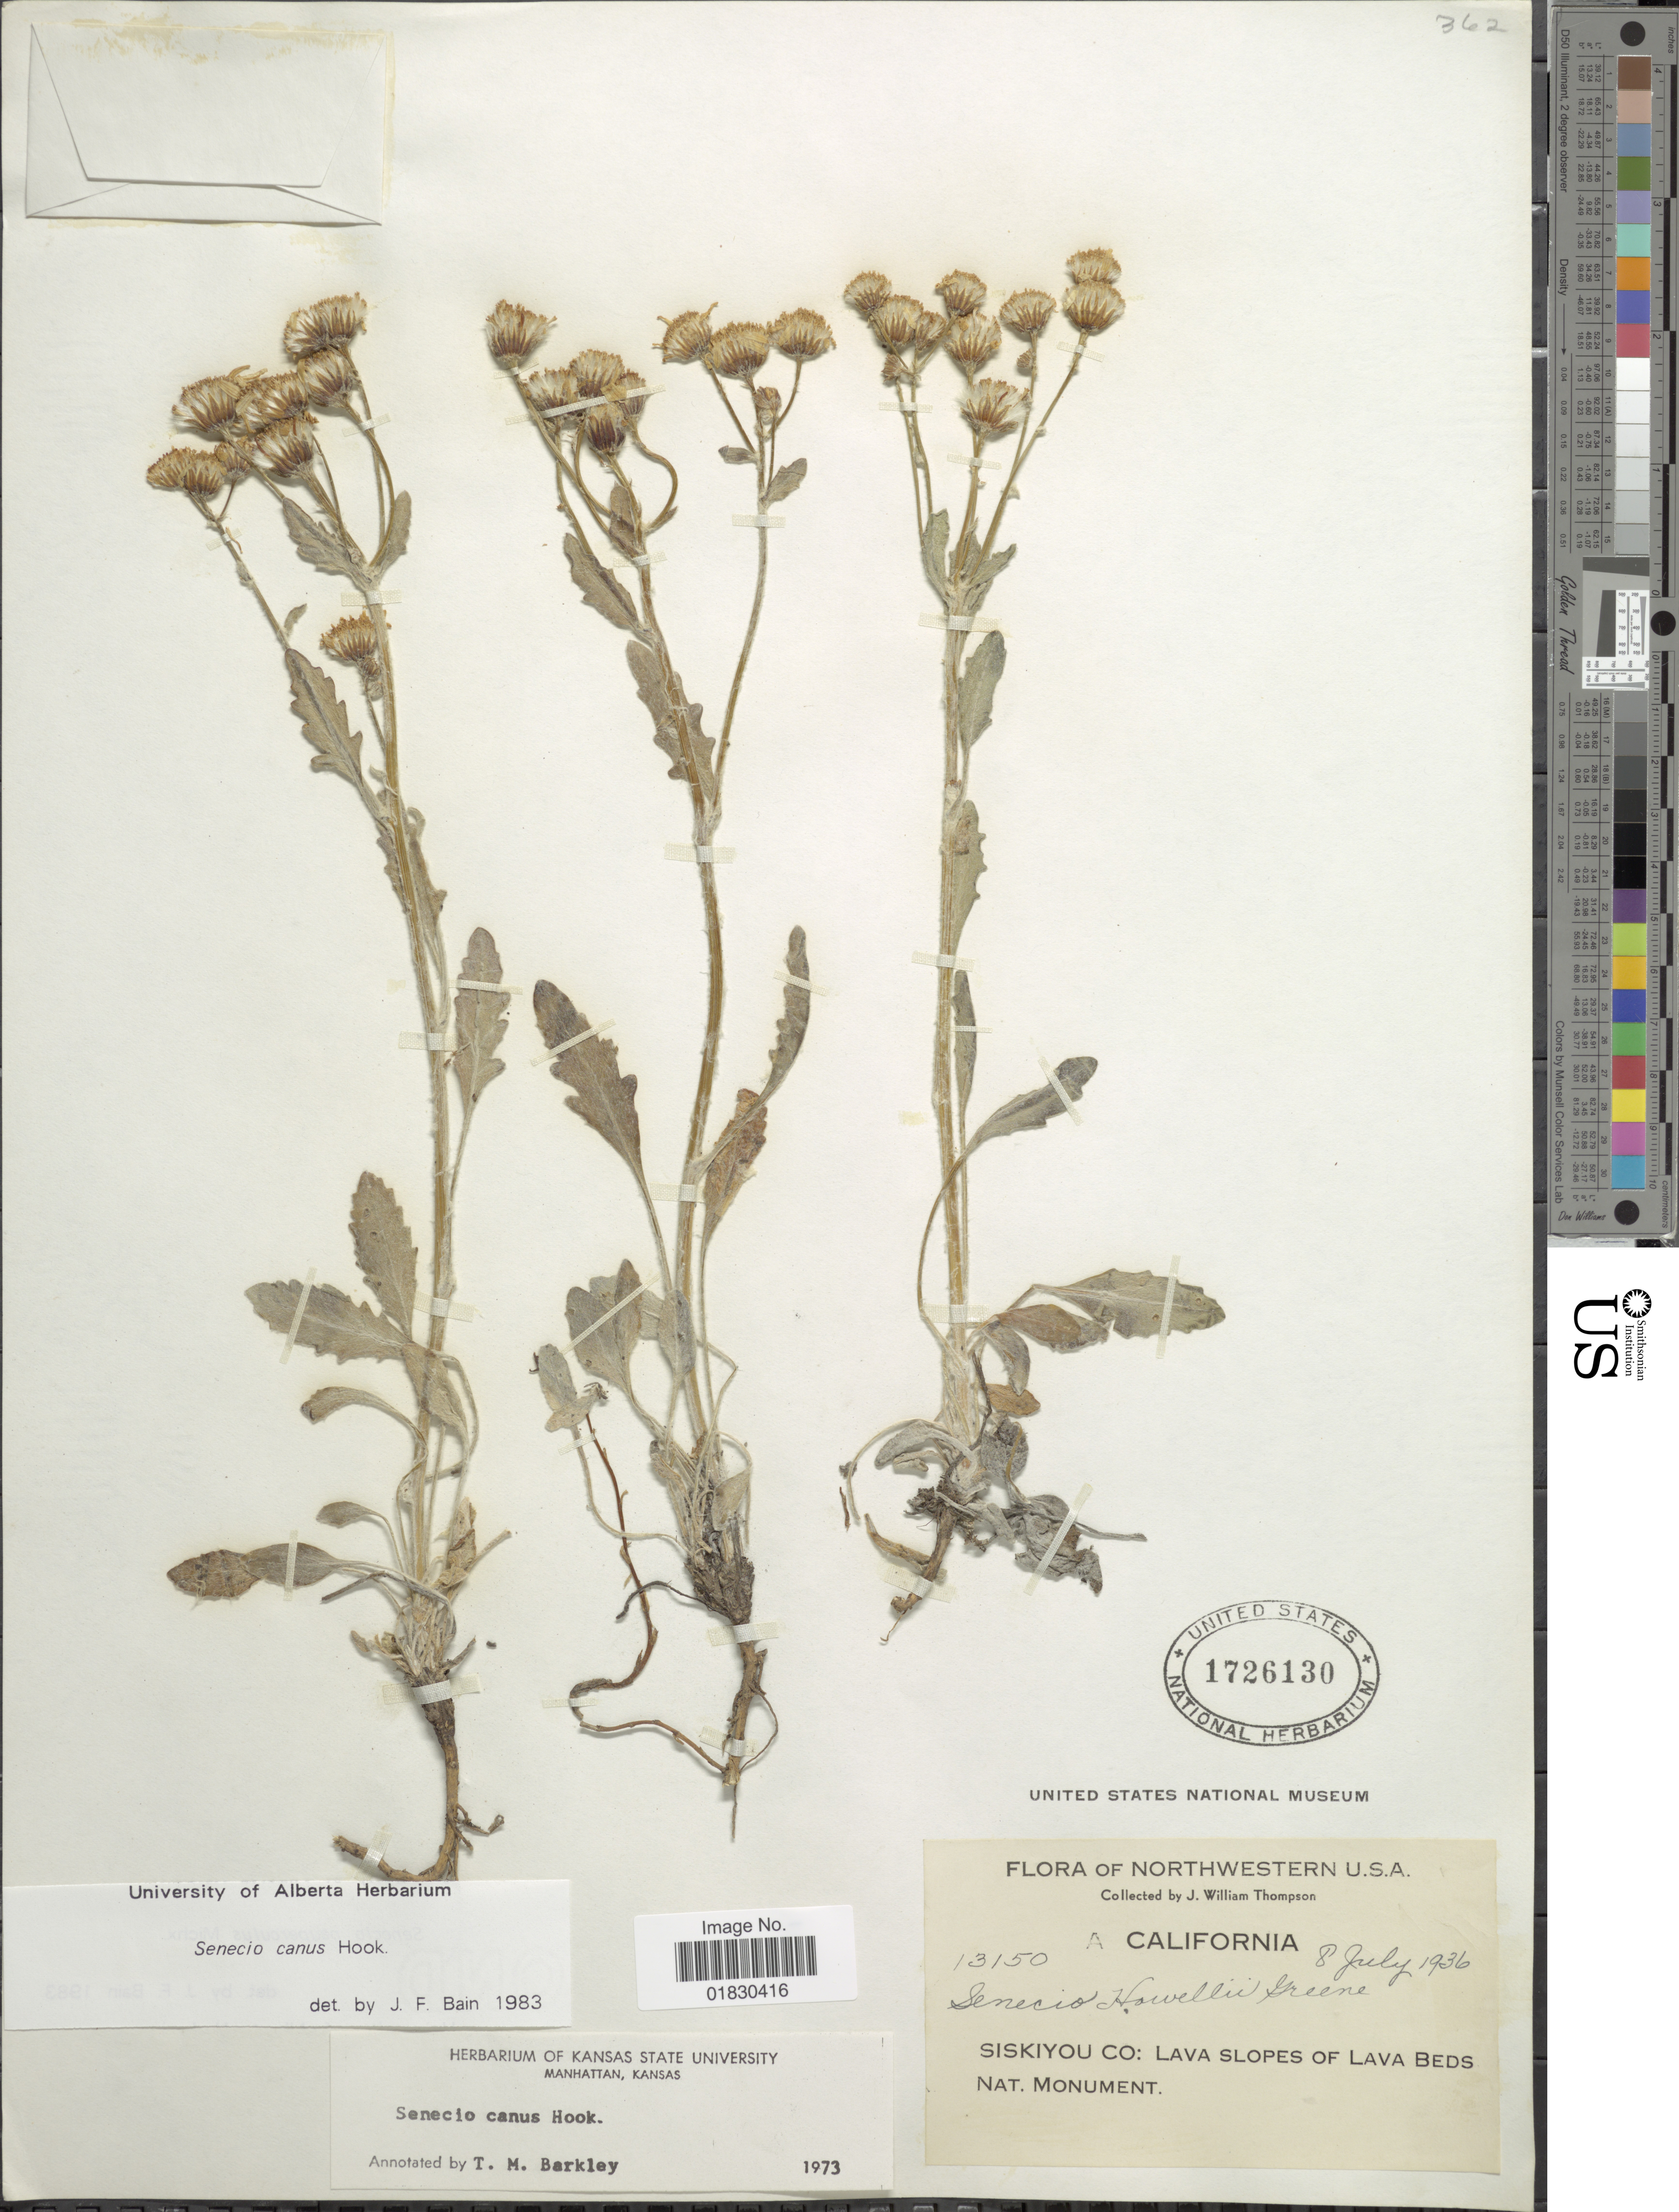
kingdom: Plantae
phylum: Tracheophyta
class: Magnoliopsida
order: Asterales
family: Asteraceae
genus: Packera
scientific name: Packera cana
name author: (Hook.) W.A. Weber & Á. Löve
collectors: J. W. Thompson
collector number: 13150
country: United States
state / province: California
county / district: Siskiyou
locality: Northwestern U. S. A., Siskiyou Co: Lava slopes of Lava Beds, Nat. Monument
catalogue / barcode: US 1726130